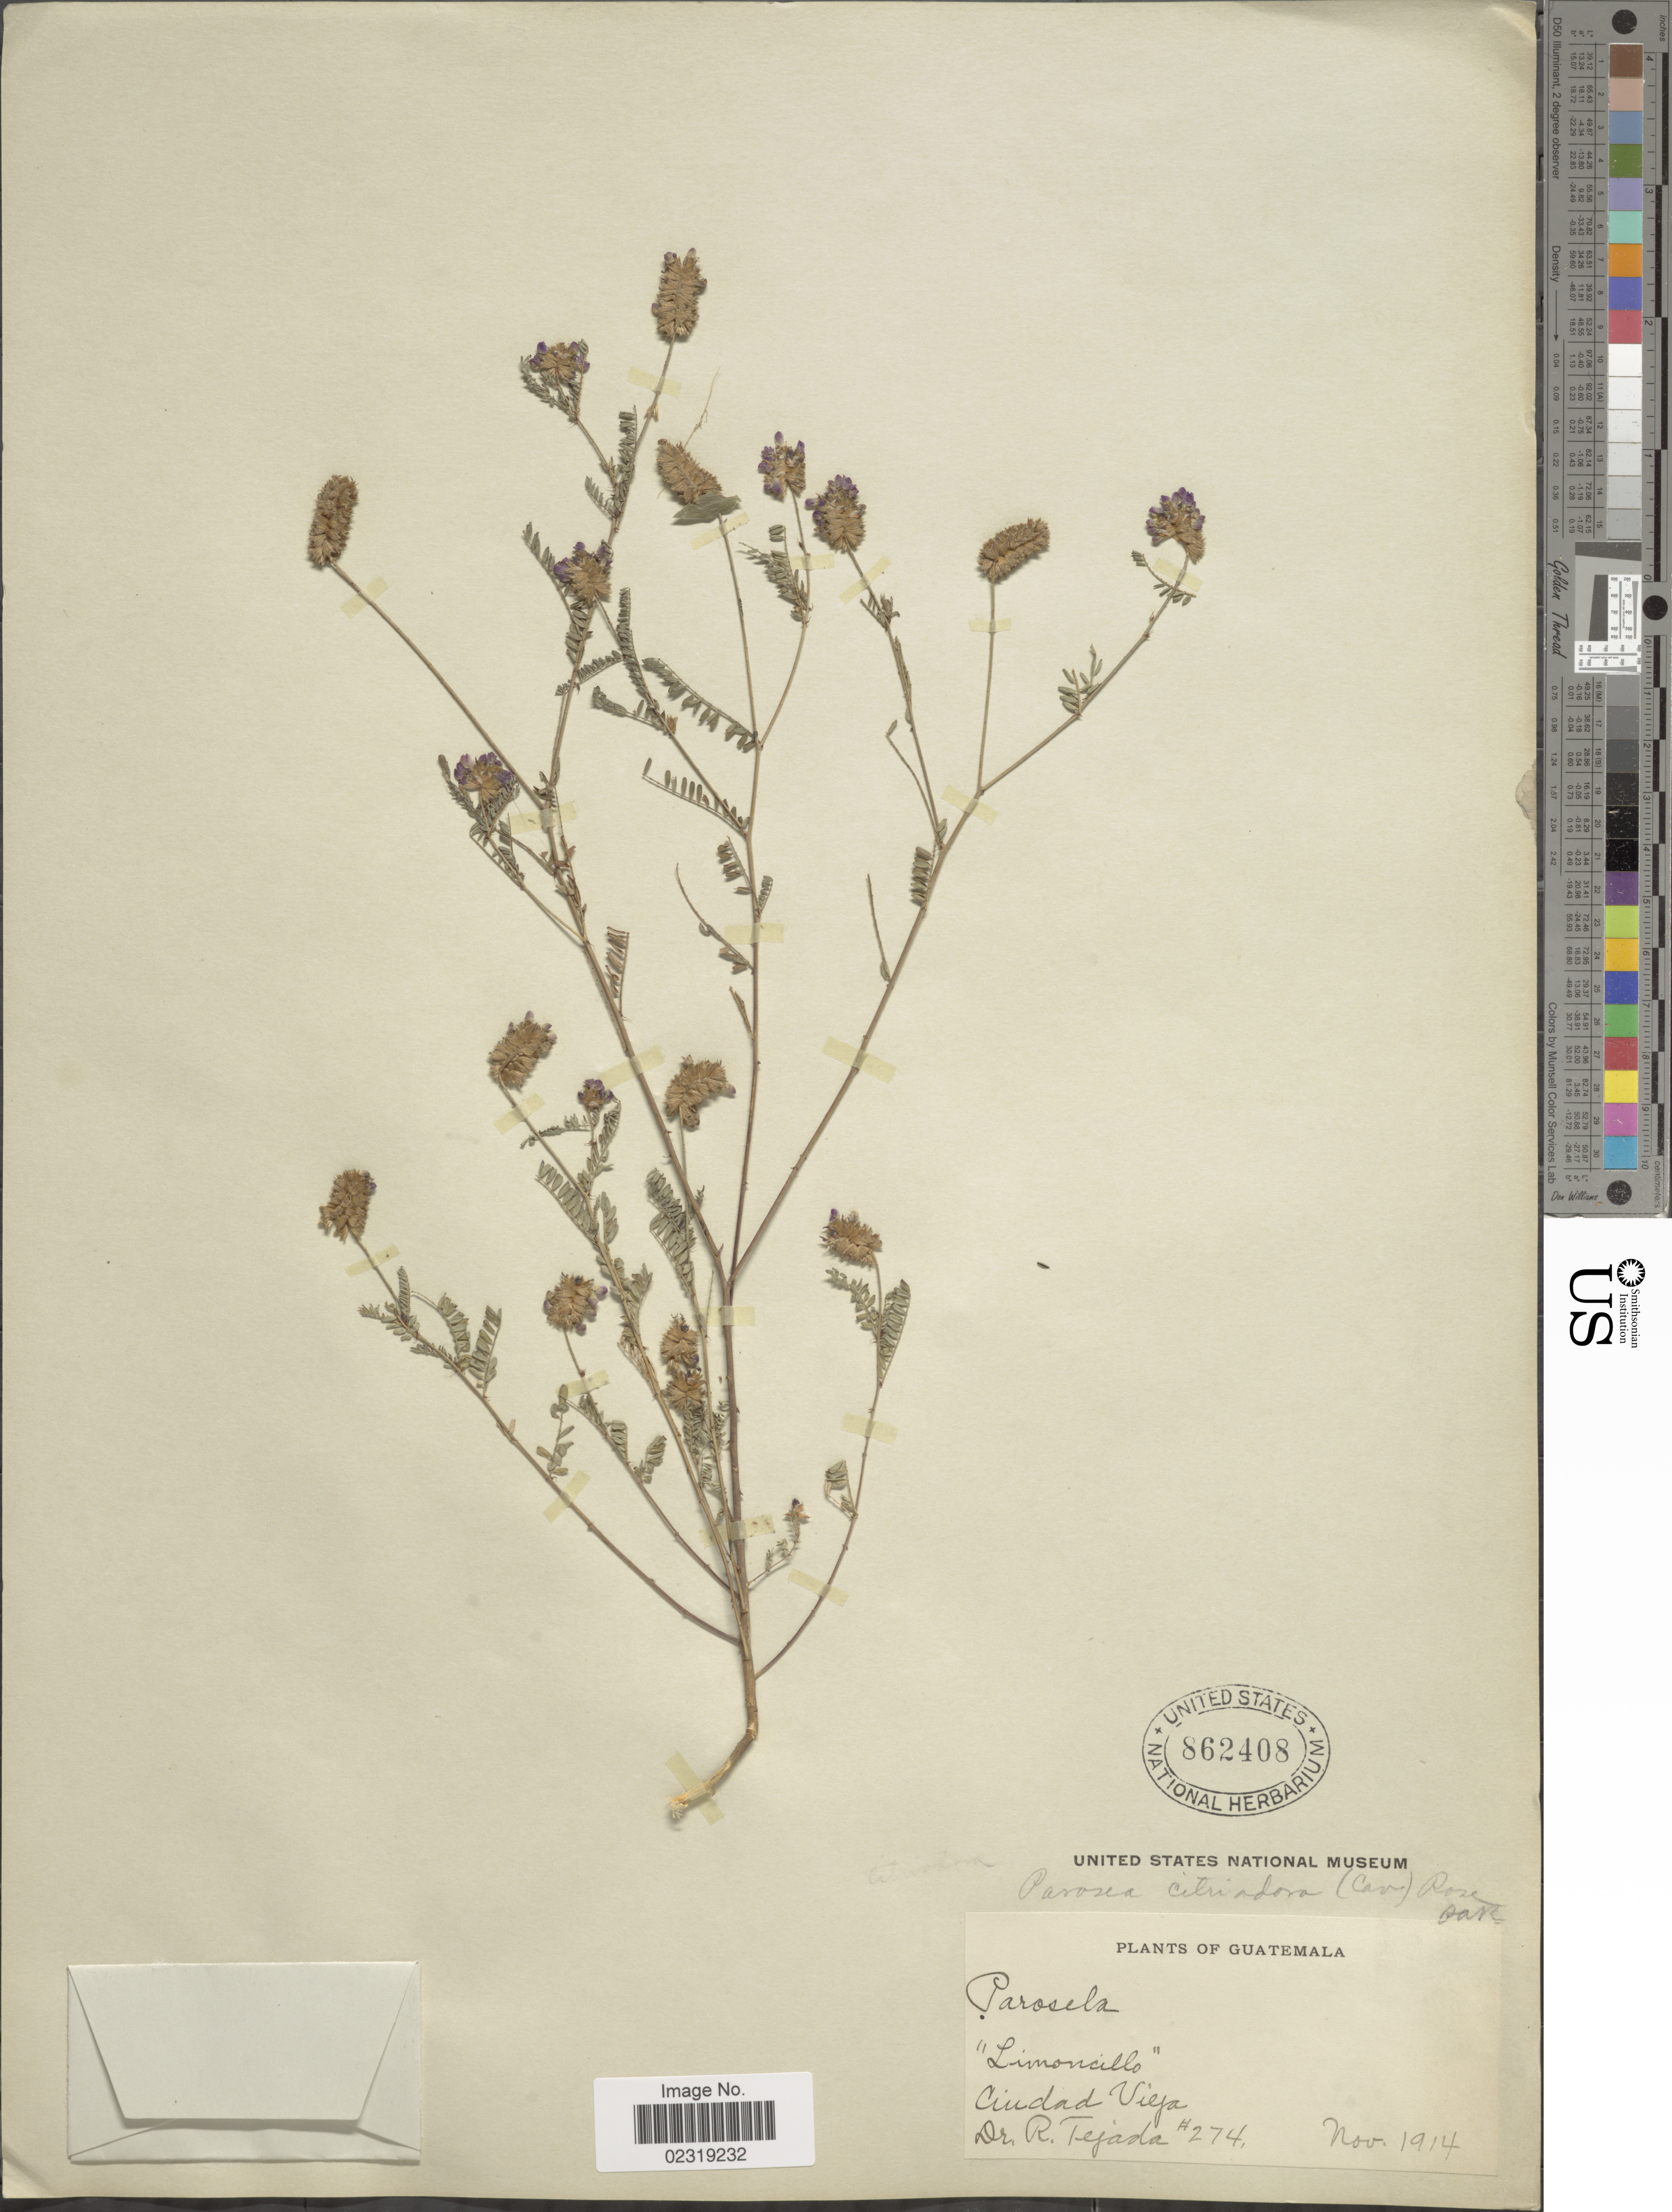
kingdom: Plantae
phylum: Tracheophyta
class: Magnoliopsida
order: Fabales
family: Fabaceae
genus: Dalea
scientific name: Dalea foliolosa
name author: (Aiton) Barneby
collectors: R. Tejada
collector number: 274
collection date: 1914-11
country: Guatemala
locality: Ciudad Vieja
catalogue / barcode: US 862408